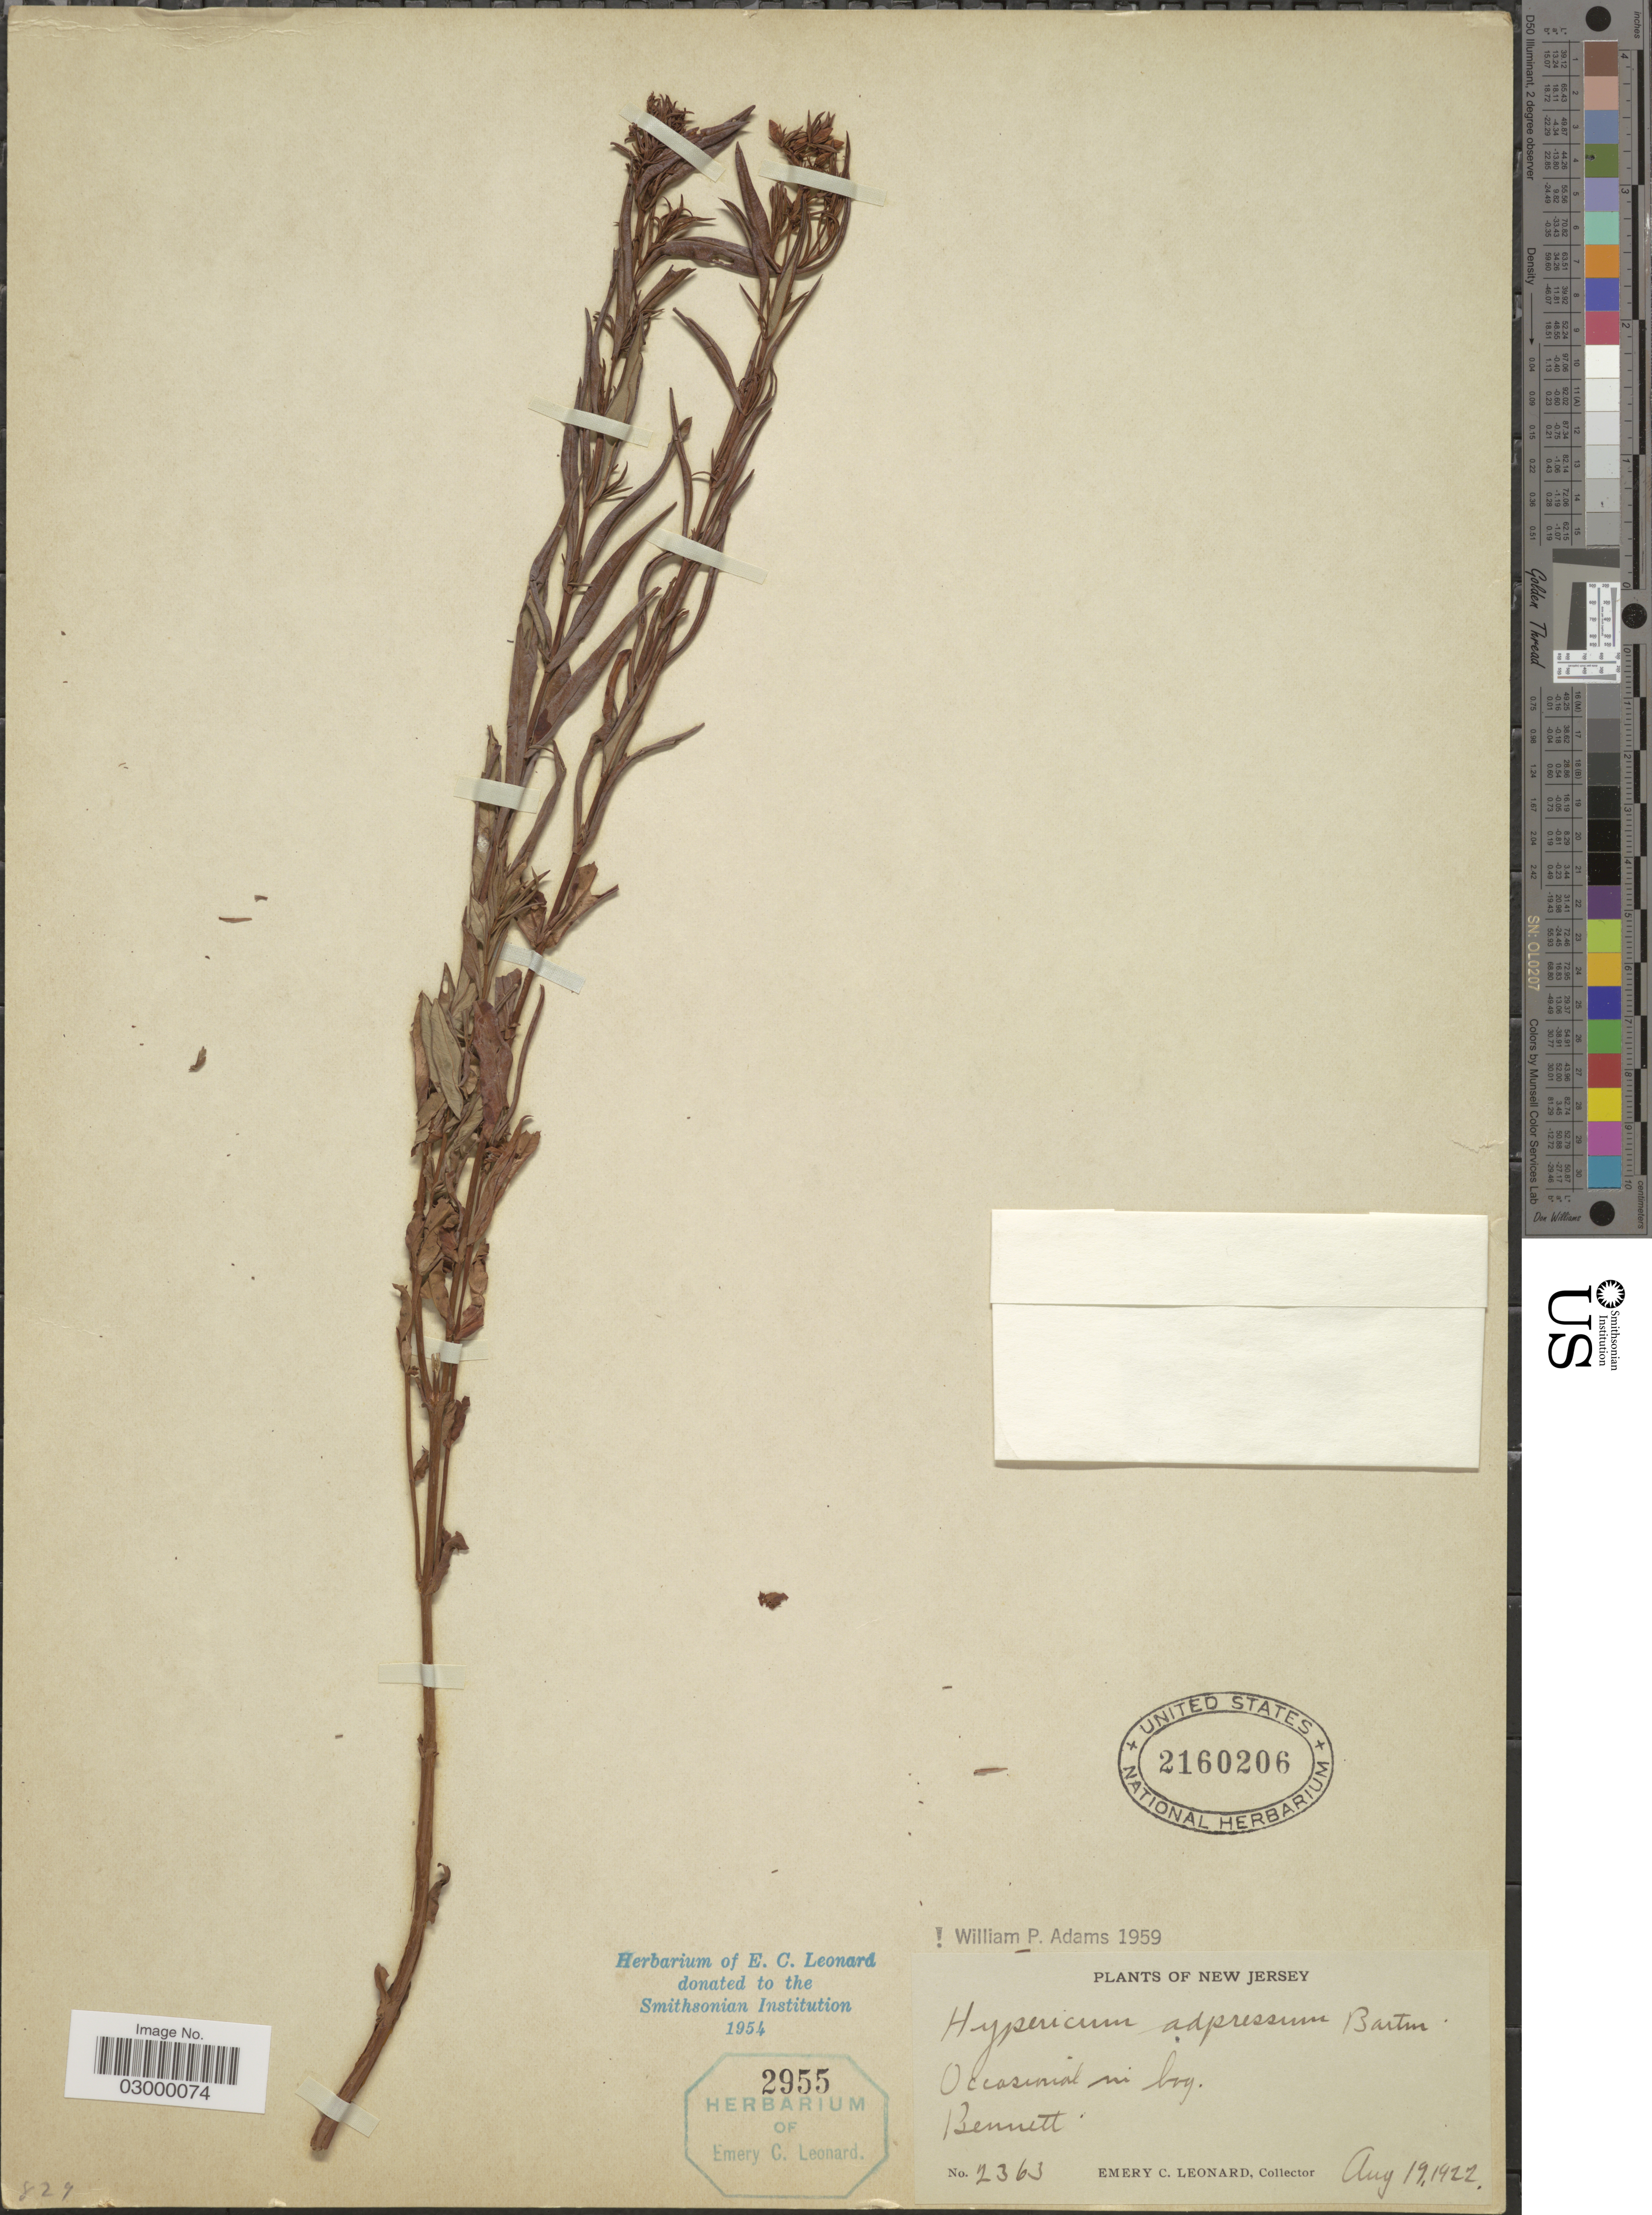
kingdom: Plantae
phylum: Tracheophyta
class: Magnoliopsida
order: Malpighiales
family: Hypericaceae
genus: Hypericum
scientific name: Hypericum adpressum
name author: W.P.C. Barton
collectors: E. C. Leonard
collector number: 2363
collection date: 1922-08-19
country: United States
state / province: New Jersey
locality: Bennett.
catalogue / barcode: US 2160206